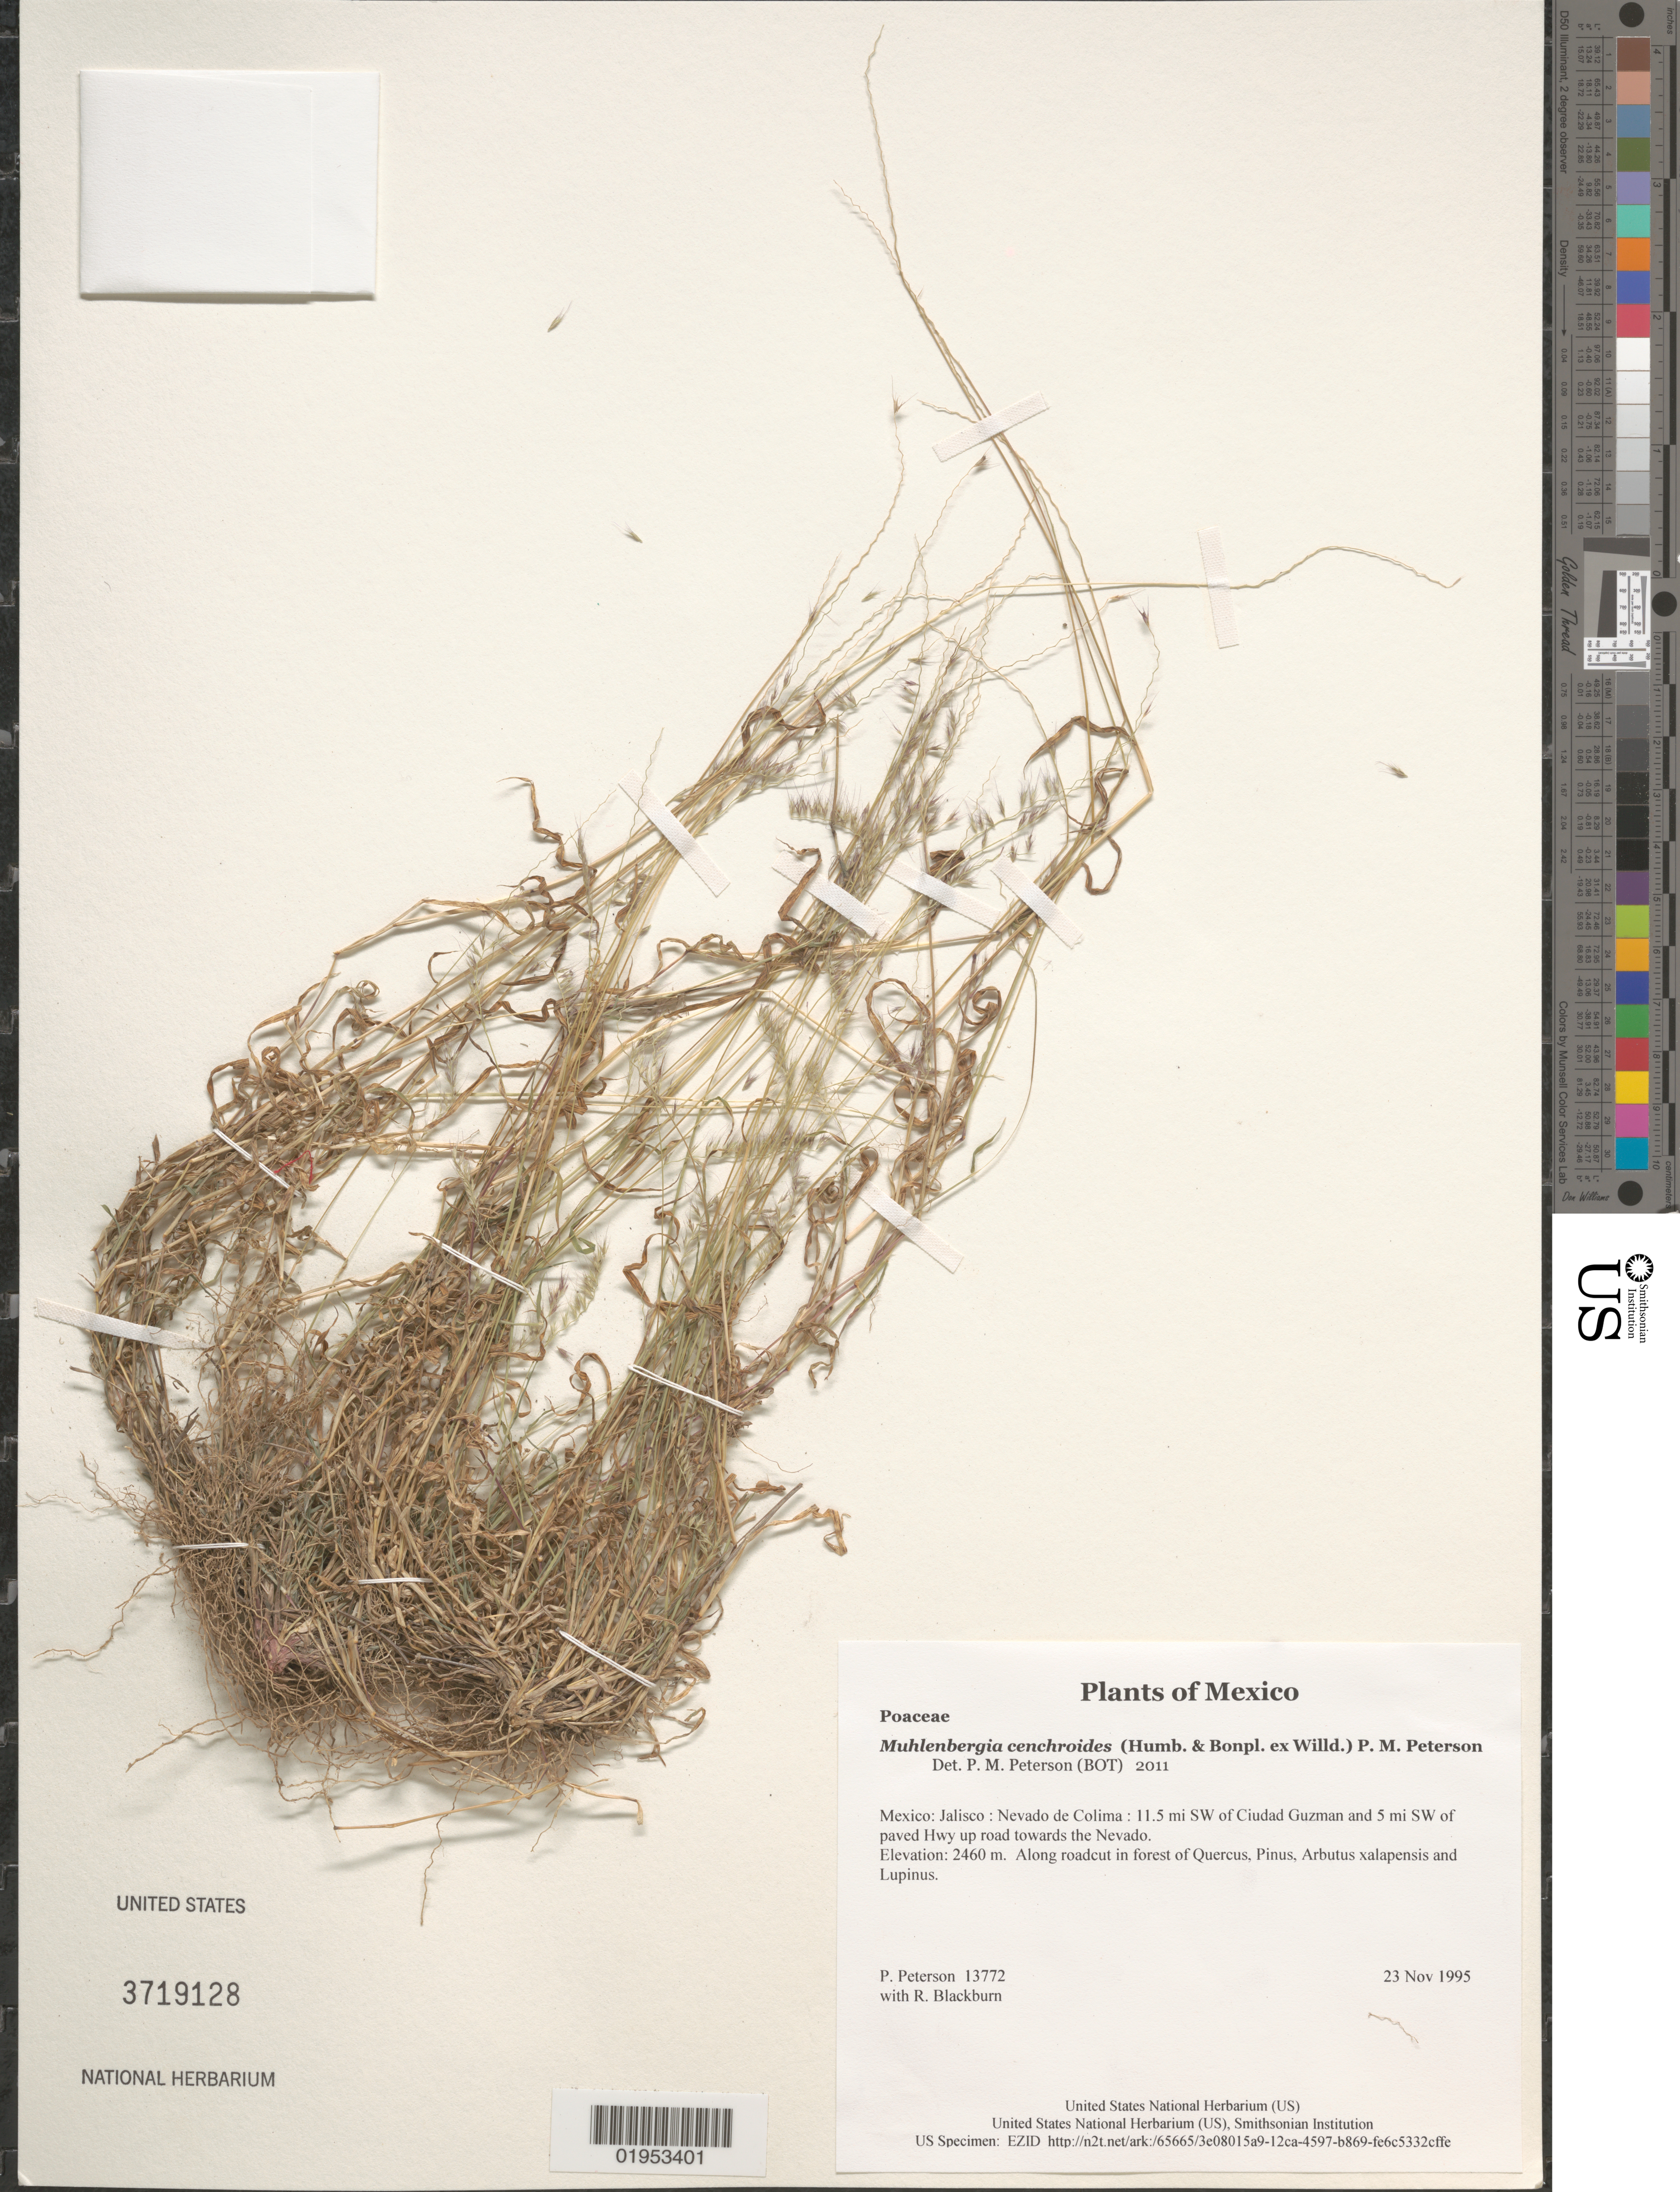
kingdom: Plantae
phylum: Tracheophyta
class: Liliopsida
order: Poales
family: Poaceae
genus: Muhlenbergia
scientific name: Muhlenbergia cenchroides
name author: (Humb. & Bonpl. ex Willd.) P.M. Peterson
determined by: Peterson, Paul M., (BOT), Smithsonian Institution - National Museum of Natural History (UNITED STATES)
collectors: P. M. Peterson & R. Blackburn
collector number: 13772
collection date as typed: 23 Nov 1995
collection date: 1995-11-23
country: Mexico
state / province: Jalisco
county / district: Nevado de Colima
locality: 11.5 mi SW of Ciudad Guzman and 5 mi SW of paved Hwy up road towards the Nevado.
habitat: Along roadcut in forest of Quercus, Pinus, Arbutus xalapensis and Lupinus.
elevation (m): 2460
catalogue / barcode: US 3719128